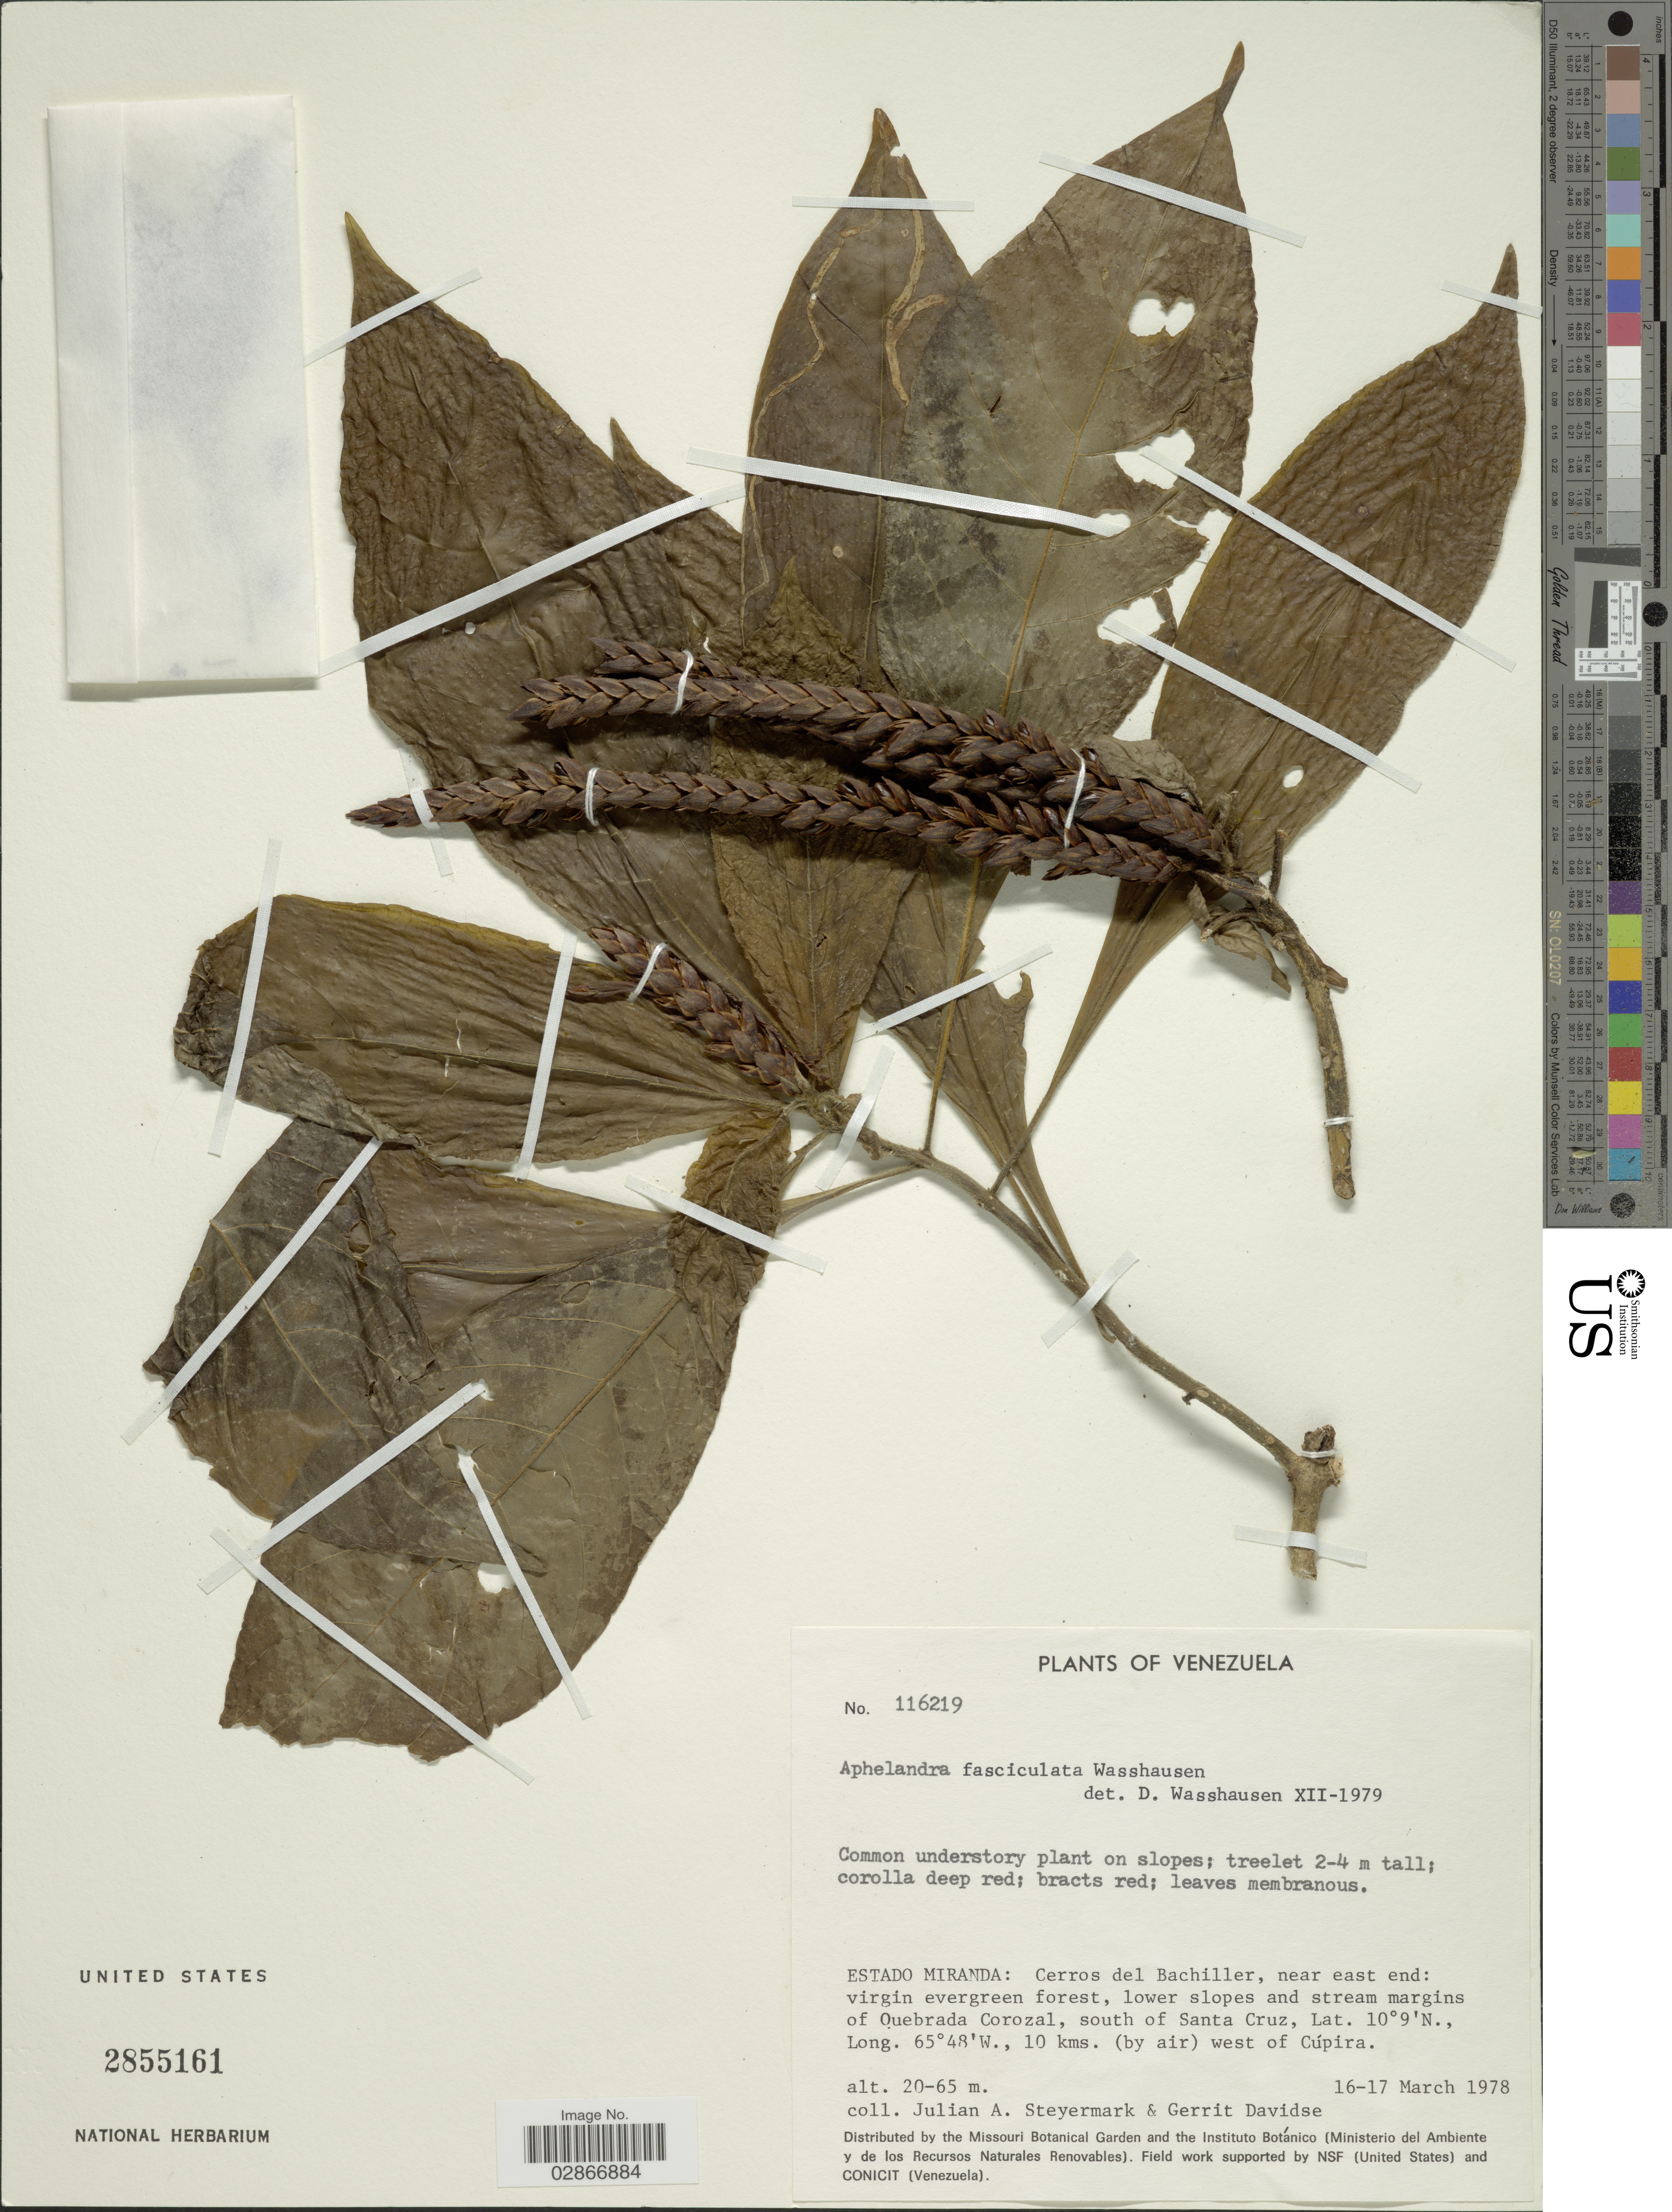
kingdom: Plantae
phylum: Tracheophyta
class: Magnoliopsida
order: Lamiales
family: Acanthaceae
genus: Aphelandra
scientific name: Aphelandra fasciculata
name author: Wassh.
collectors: J. Steyermark & G. Davidse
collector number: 116219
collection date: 1978-03-16/1978-03-17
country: Venezuela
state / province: Miranda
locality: Cerros del Bachiller, near east end: virgin evergreen forest, lower slopes and stream margins of Quebrada Corozal, south of Santa Cruz, 10 kms. (by air) west of Cúpira.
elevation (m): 20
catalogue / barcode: US 2855161